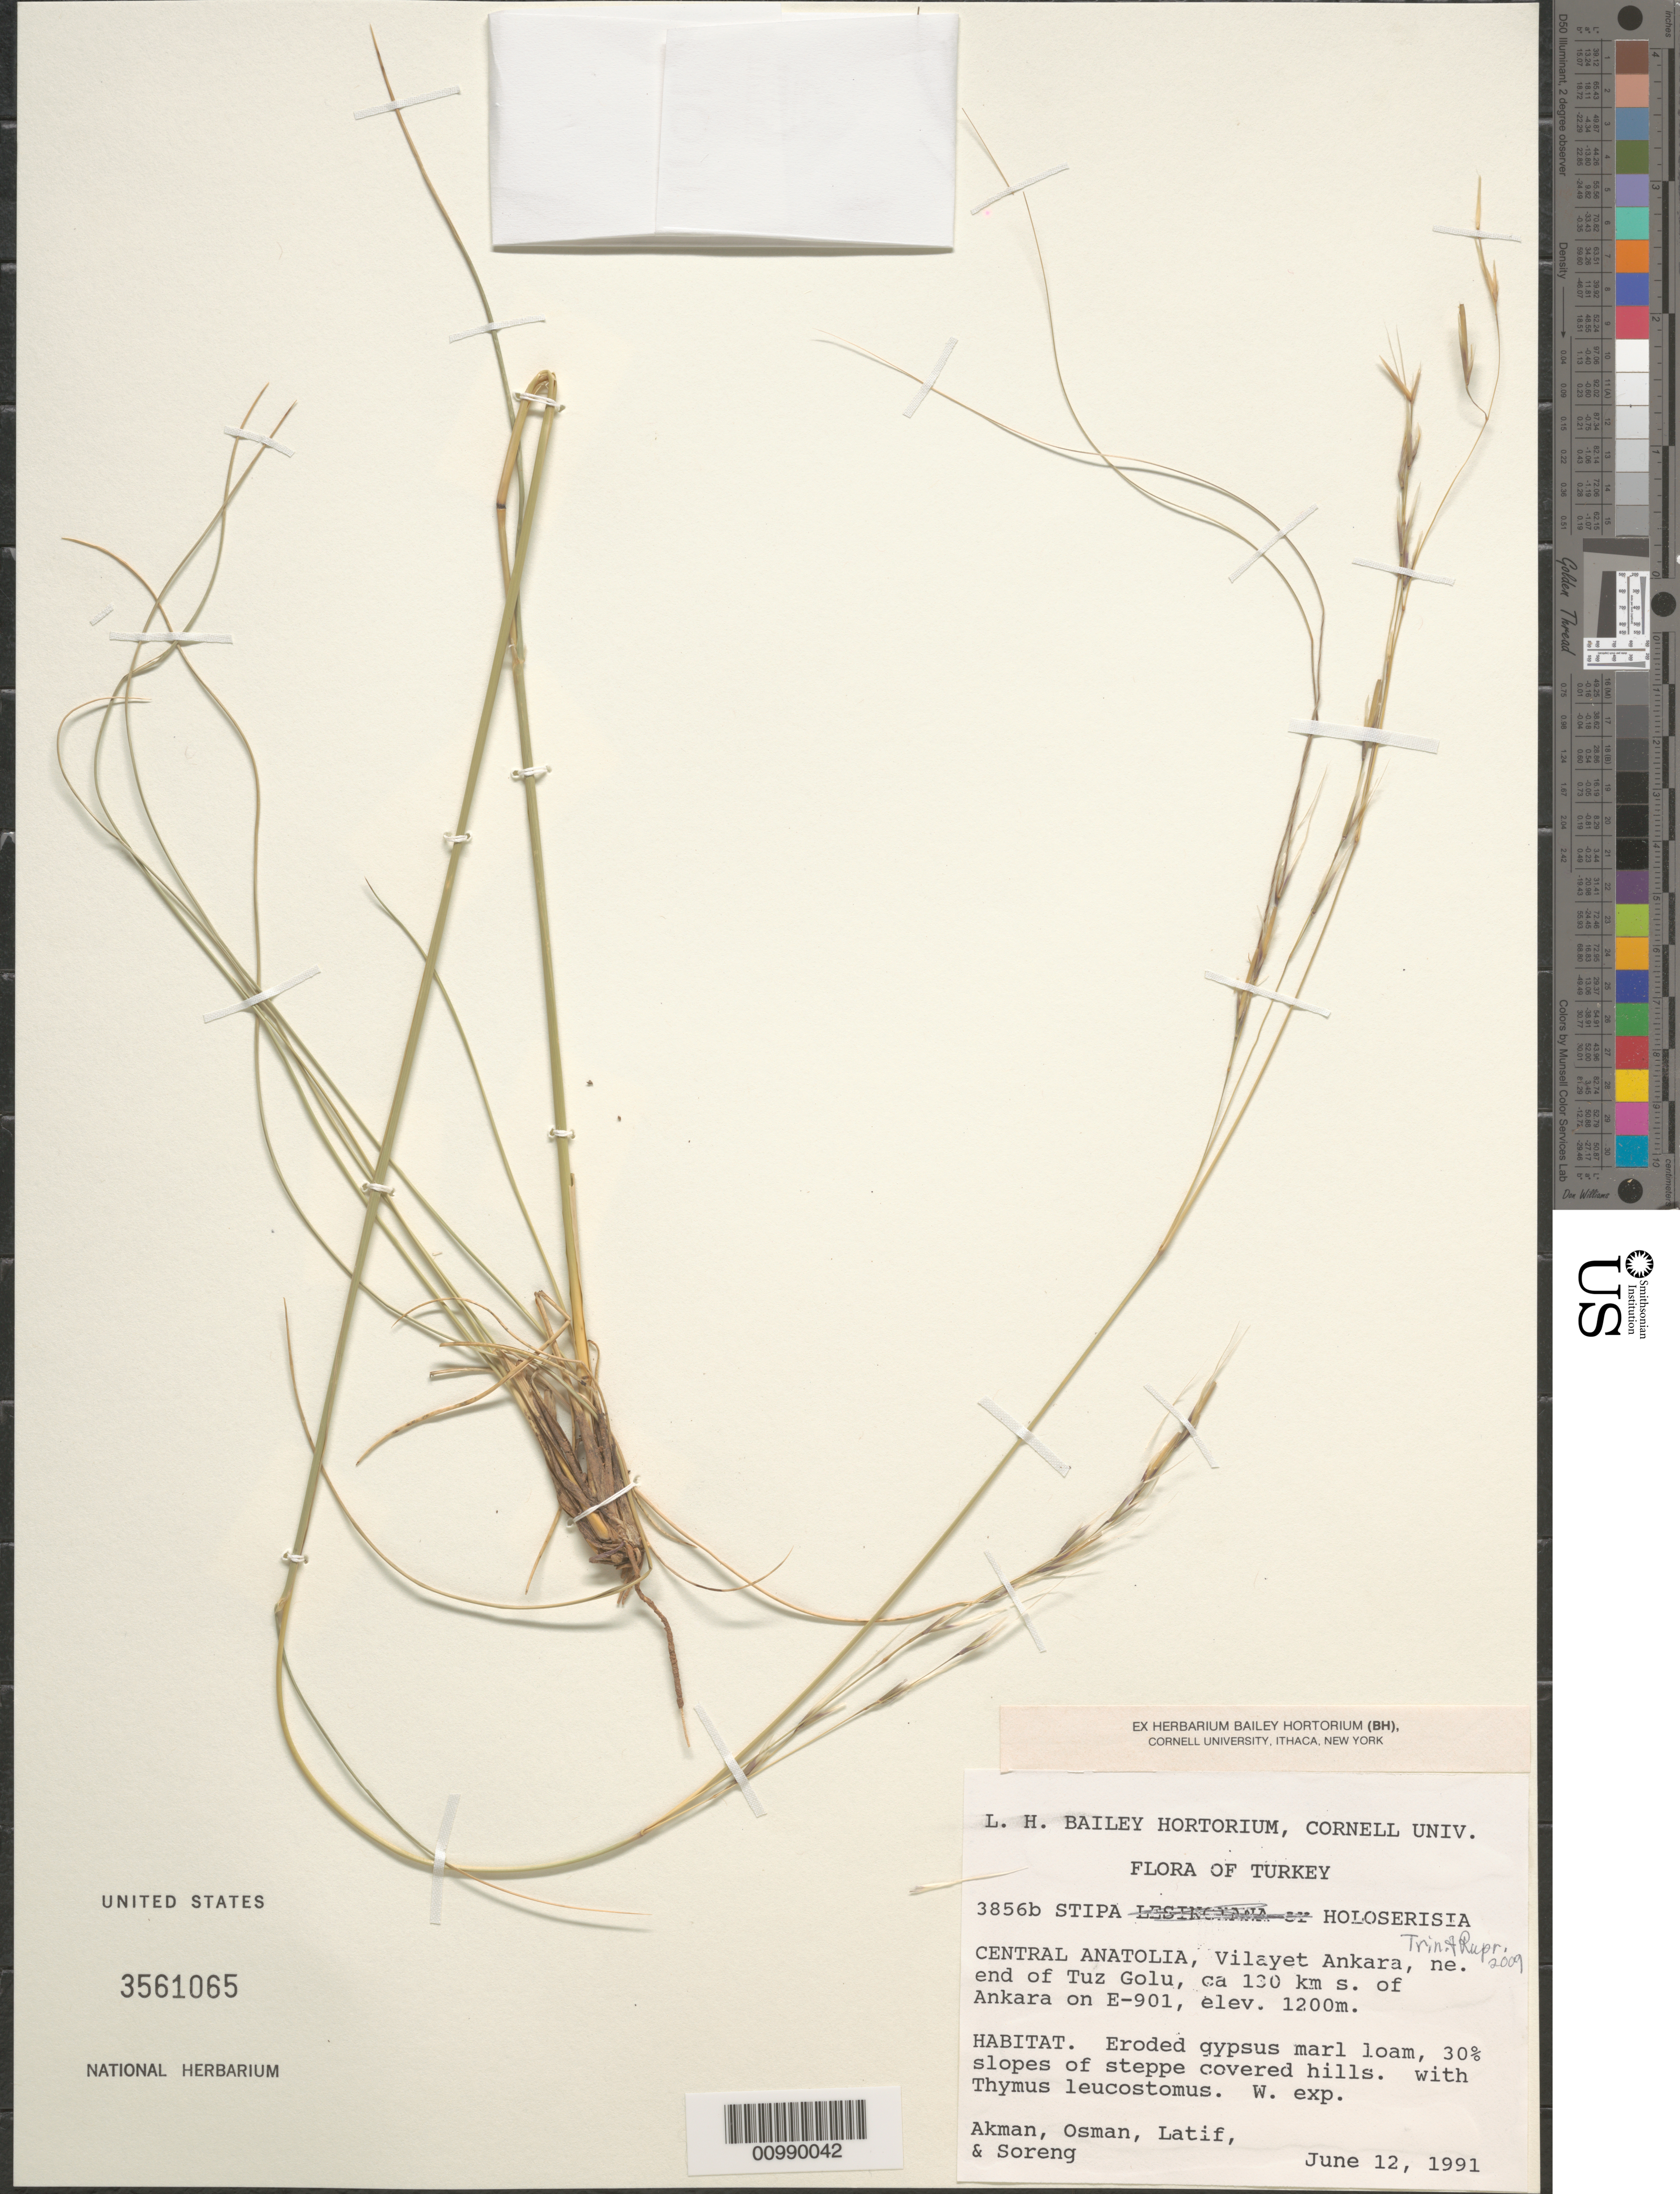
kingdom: Plantae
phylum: Tracheophyta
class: Liliopsida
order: Poales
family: Poaceae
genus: Stipa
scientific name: Stipa holosericea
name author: Trin. & Rupr.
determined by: Soreng, Robert J., Research Associate (BOT), Smithsonian Institution - National Museum of Natural History (UNITED STATES)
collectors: R. J. Soreng, Y. Akman, O. Ketenoglu & L. Kurt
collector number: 3856-b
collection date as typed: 12 Jun 1991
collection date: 1991-06-12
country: Turkey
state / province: Ankara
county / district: Sereflikochisar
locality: Vilayet Ankara, ne. end of Tuz Golu, ca 130 km S of Ankara on E-90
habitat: Eroded gypsus marl loam, 30% slopes of steppe covered hills. with Thymus leucostomus. W. exp.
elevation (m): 1200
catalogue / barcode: US 3561065